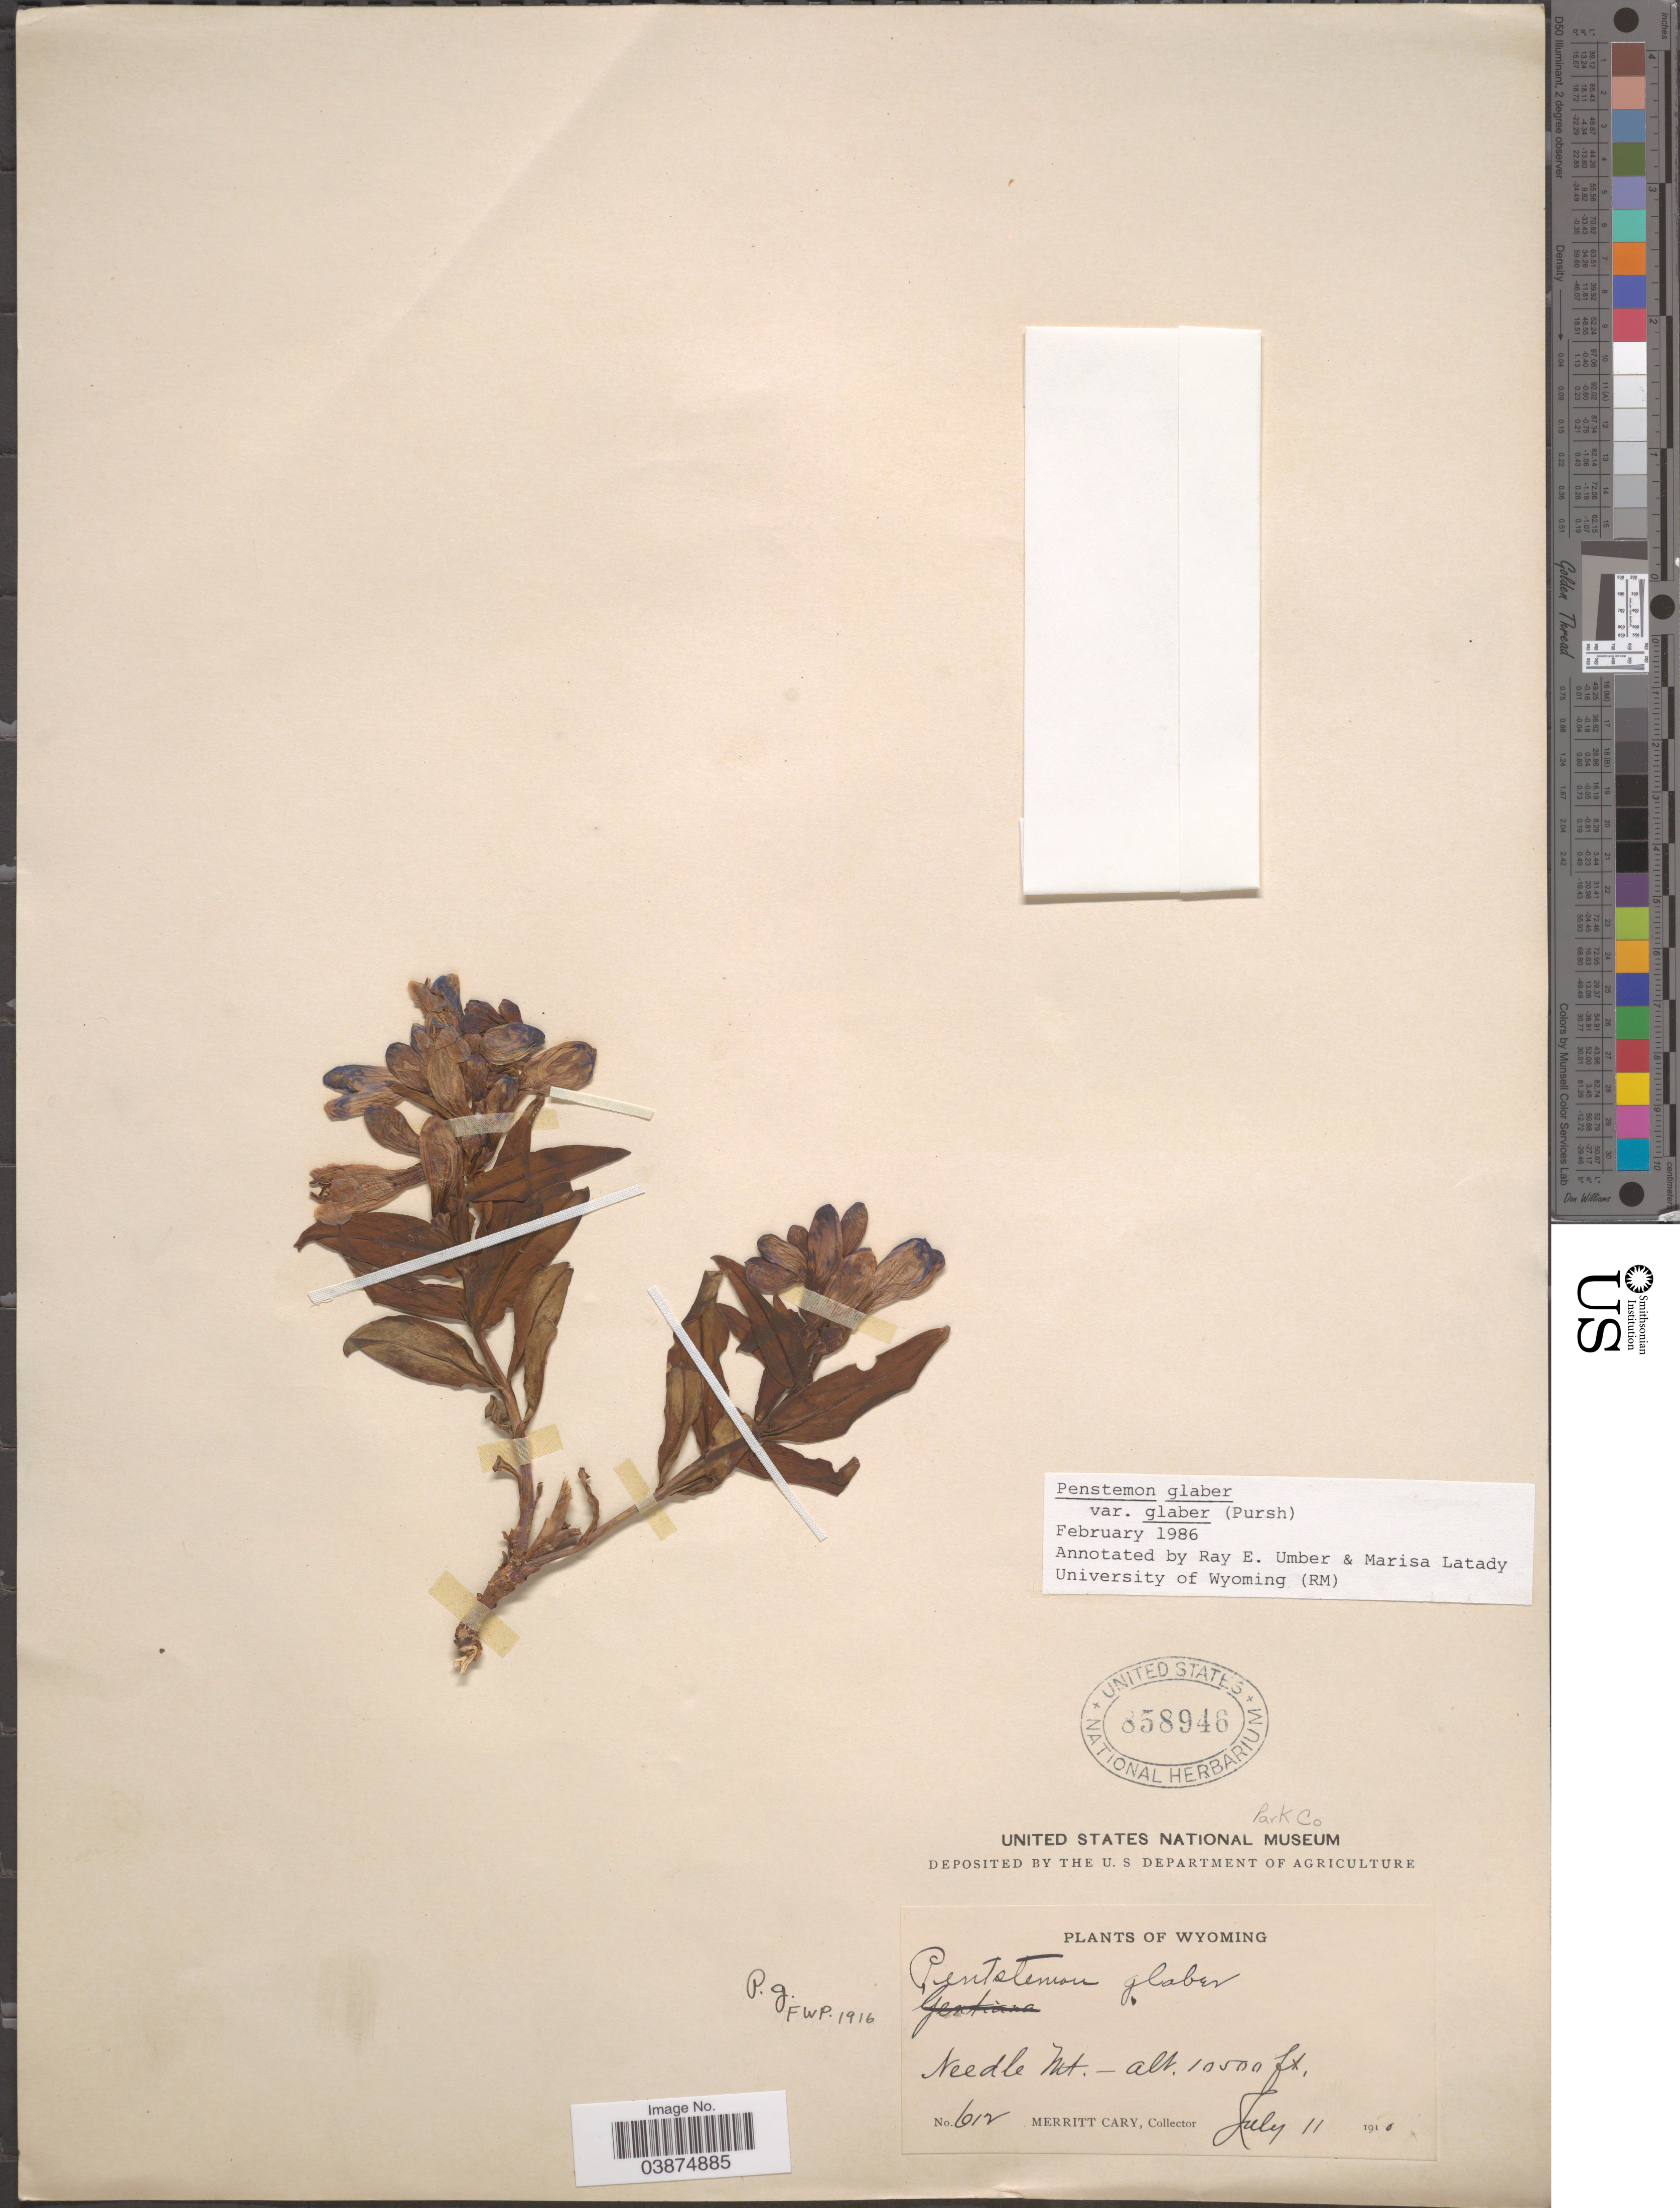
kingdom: Plantae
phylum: Tracheophyta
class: Magnoliopsida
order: Lamiales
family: Plantaginaceae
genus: Penstemon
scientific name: Penstemon glaber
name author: Pursh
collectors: M. Cary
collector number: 612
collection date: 1910-07-11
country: United States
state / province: Wyoming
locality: Needle Mt. Park Co.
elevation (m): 3200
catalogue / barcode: US 858946